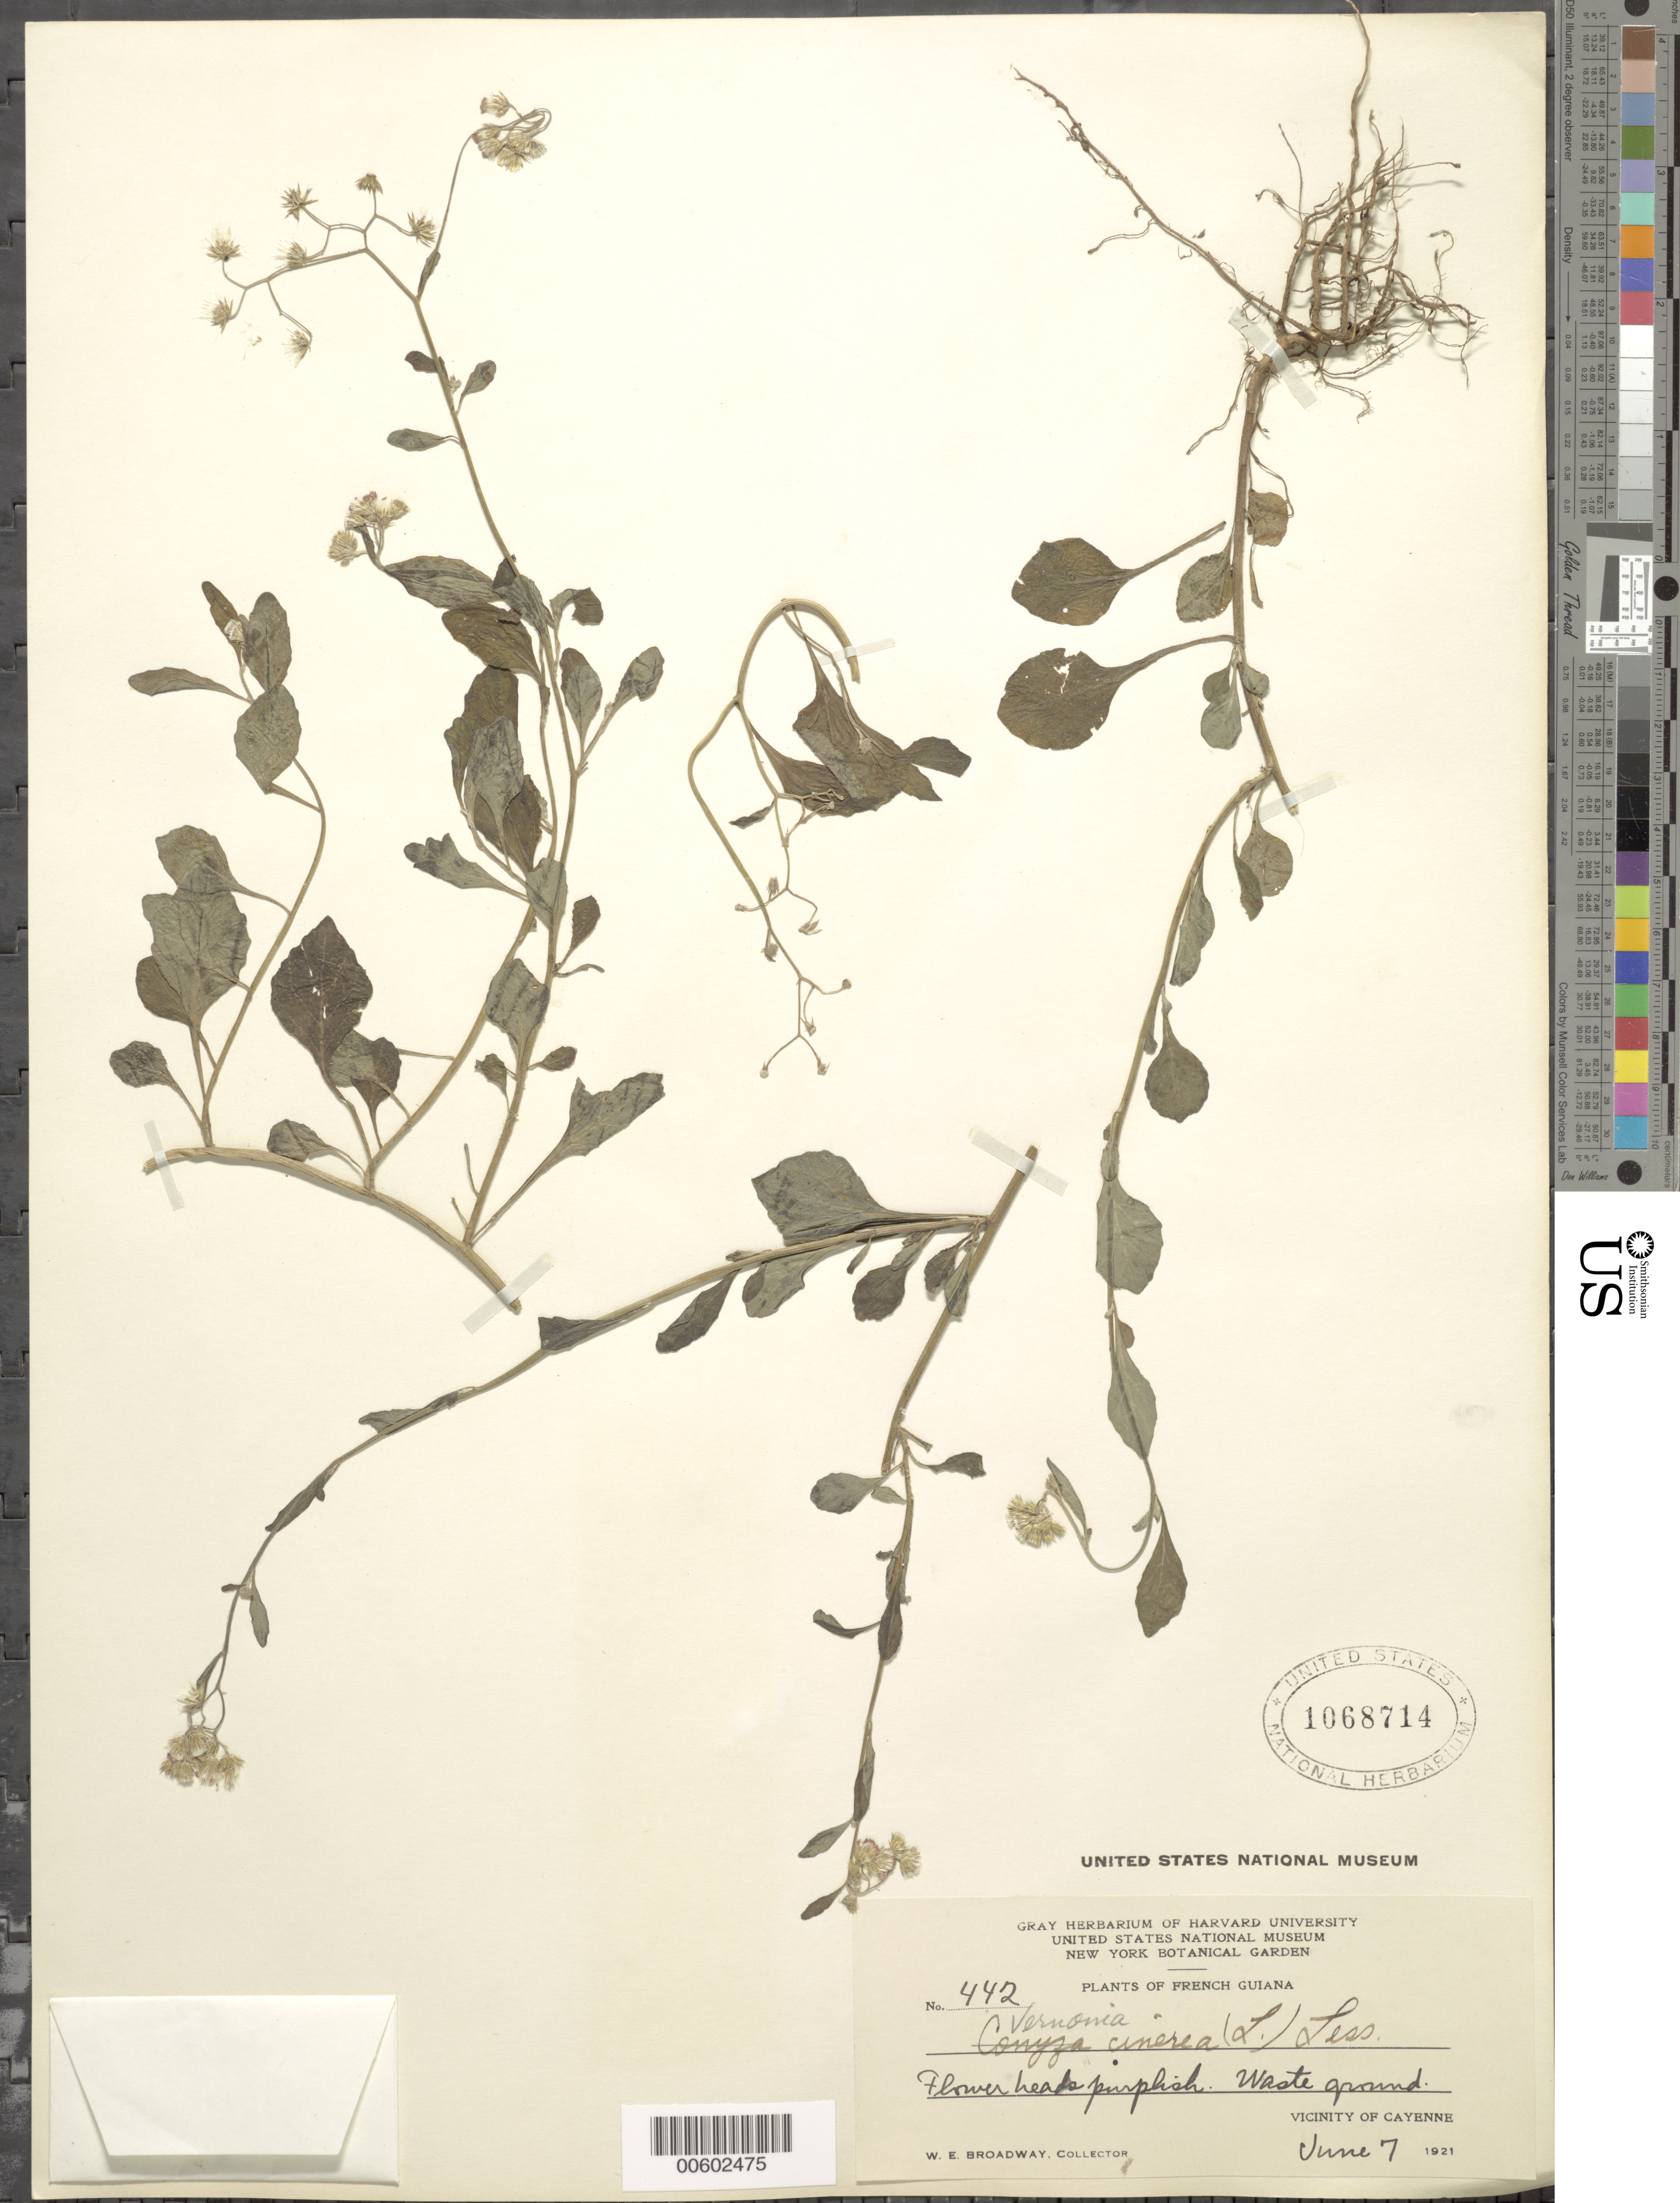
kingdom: Plantae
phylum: Tracheophyta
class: Magnoliopsida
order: Asterales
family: Asteraceae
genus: Cyanthillium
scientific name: Cyanthillium cinereum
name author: (L.) H. Rob.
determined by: Pruski, J. F.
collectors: W. E. Broadway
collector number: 442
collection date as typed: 7-Jun-21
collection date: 1921-06-07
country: French Guiana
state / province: Cayenne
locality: Cayenne, vic.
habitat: Waste ground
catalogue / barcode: US 1068714